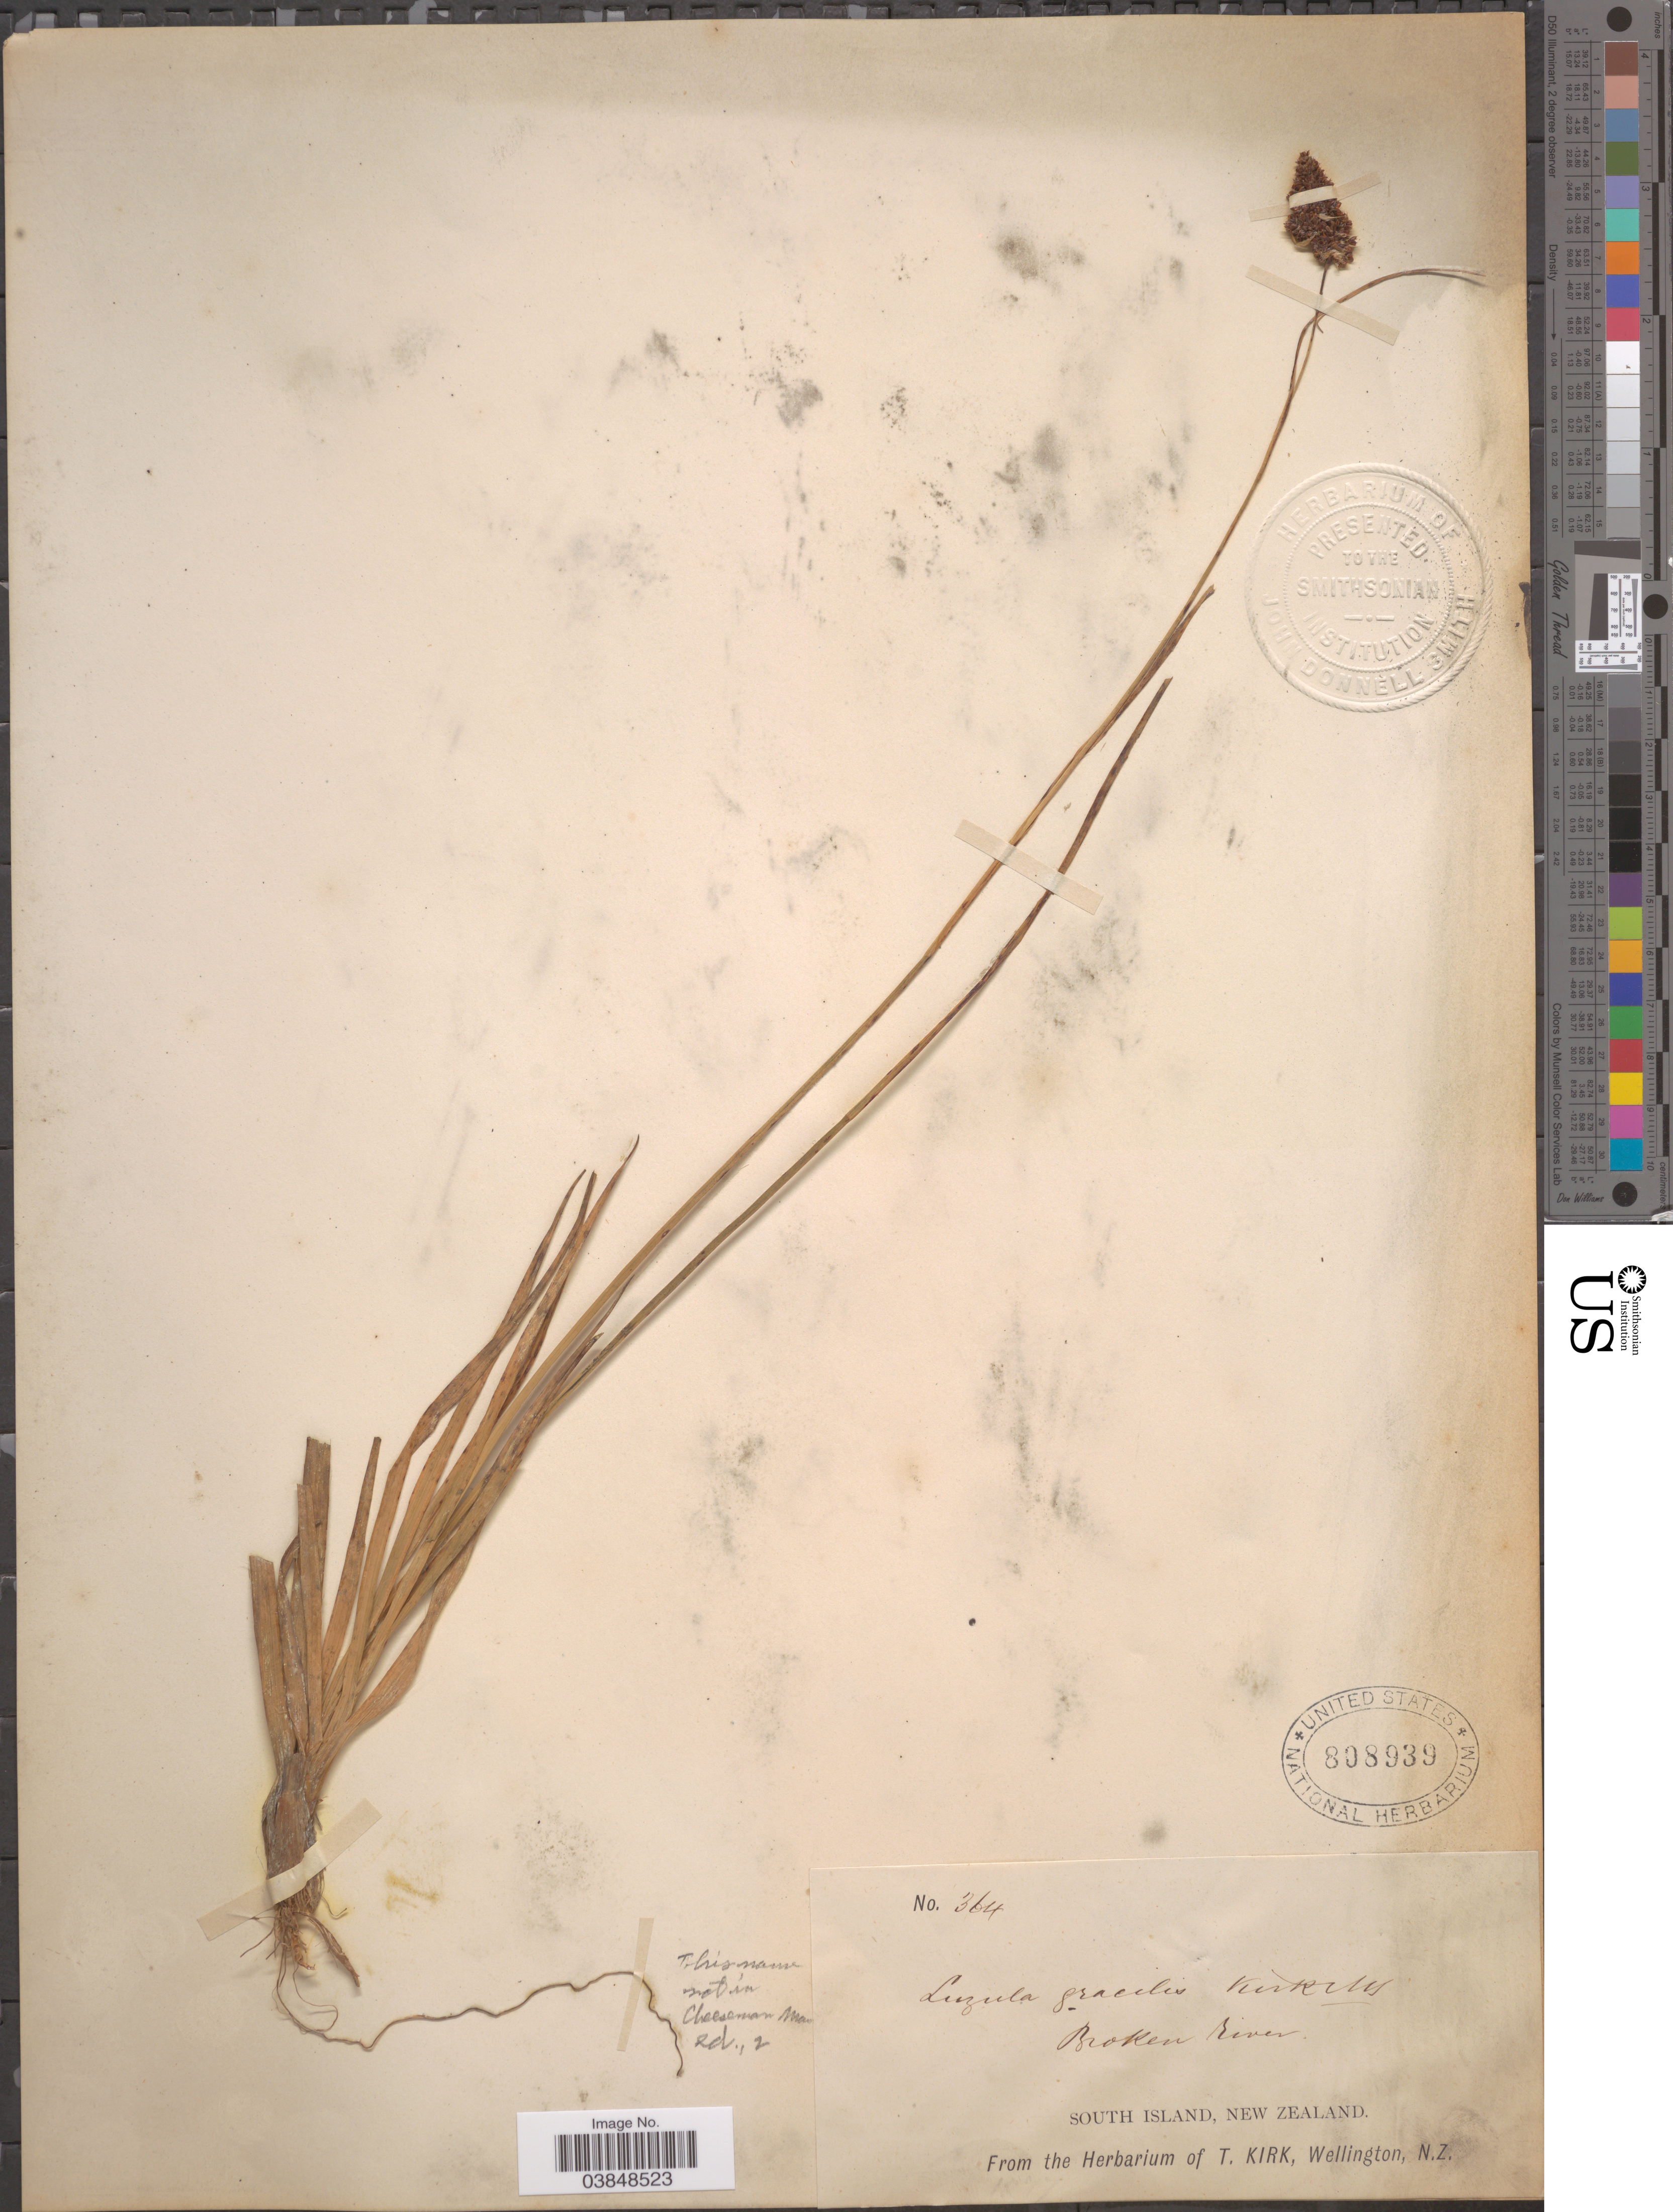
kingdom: Plantae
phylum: Tracheophyta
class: Liliopsida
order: Poales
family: Juncaceae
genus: Luzula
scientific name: Luzula sp.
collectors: ex herb. T. Kirk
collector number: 364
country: New Zealand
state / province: Wellington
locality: Broken River. South Island.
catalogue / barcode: US 808939